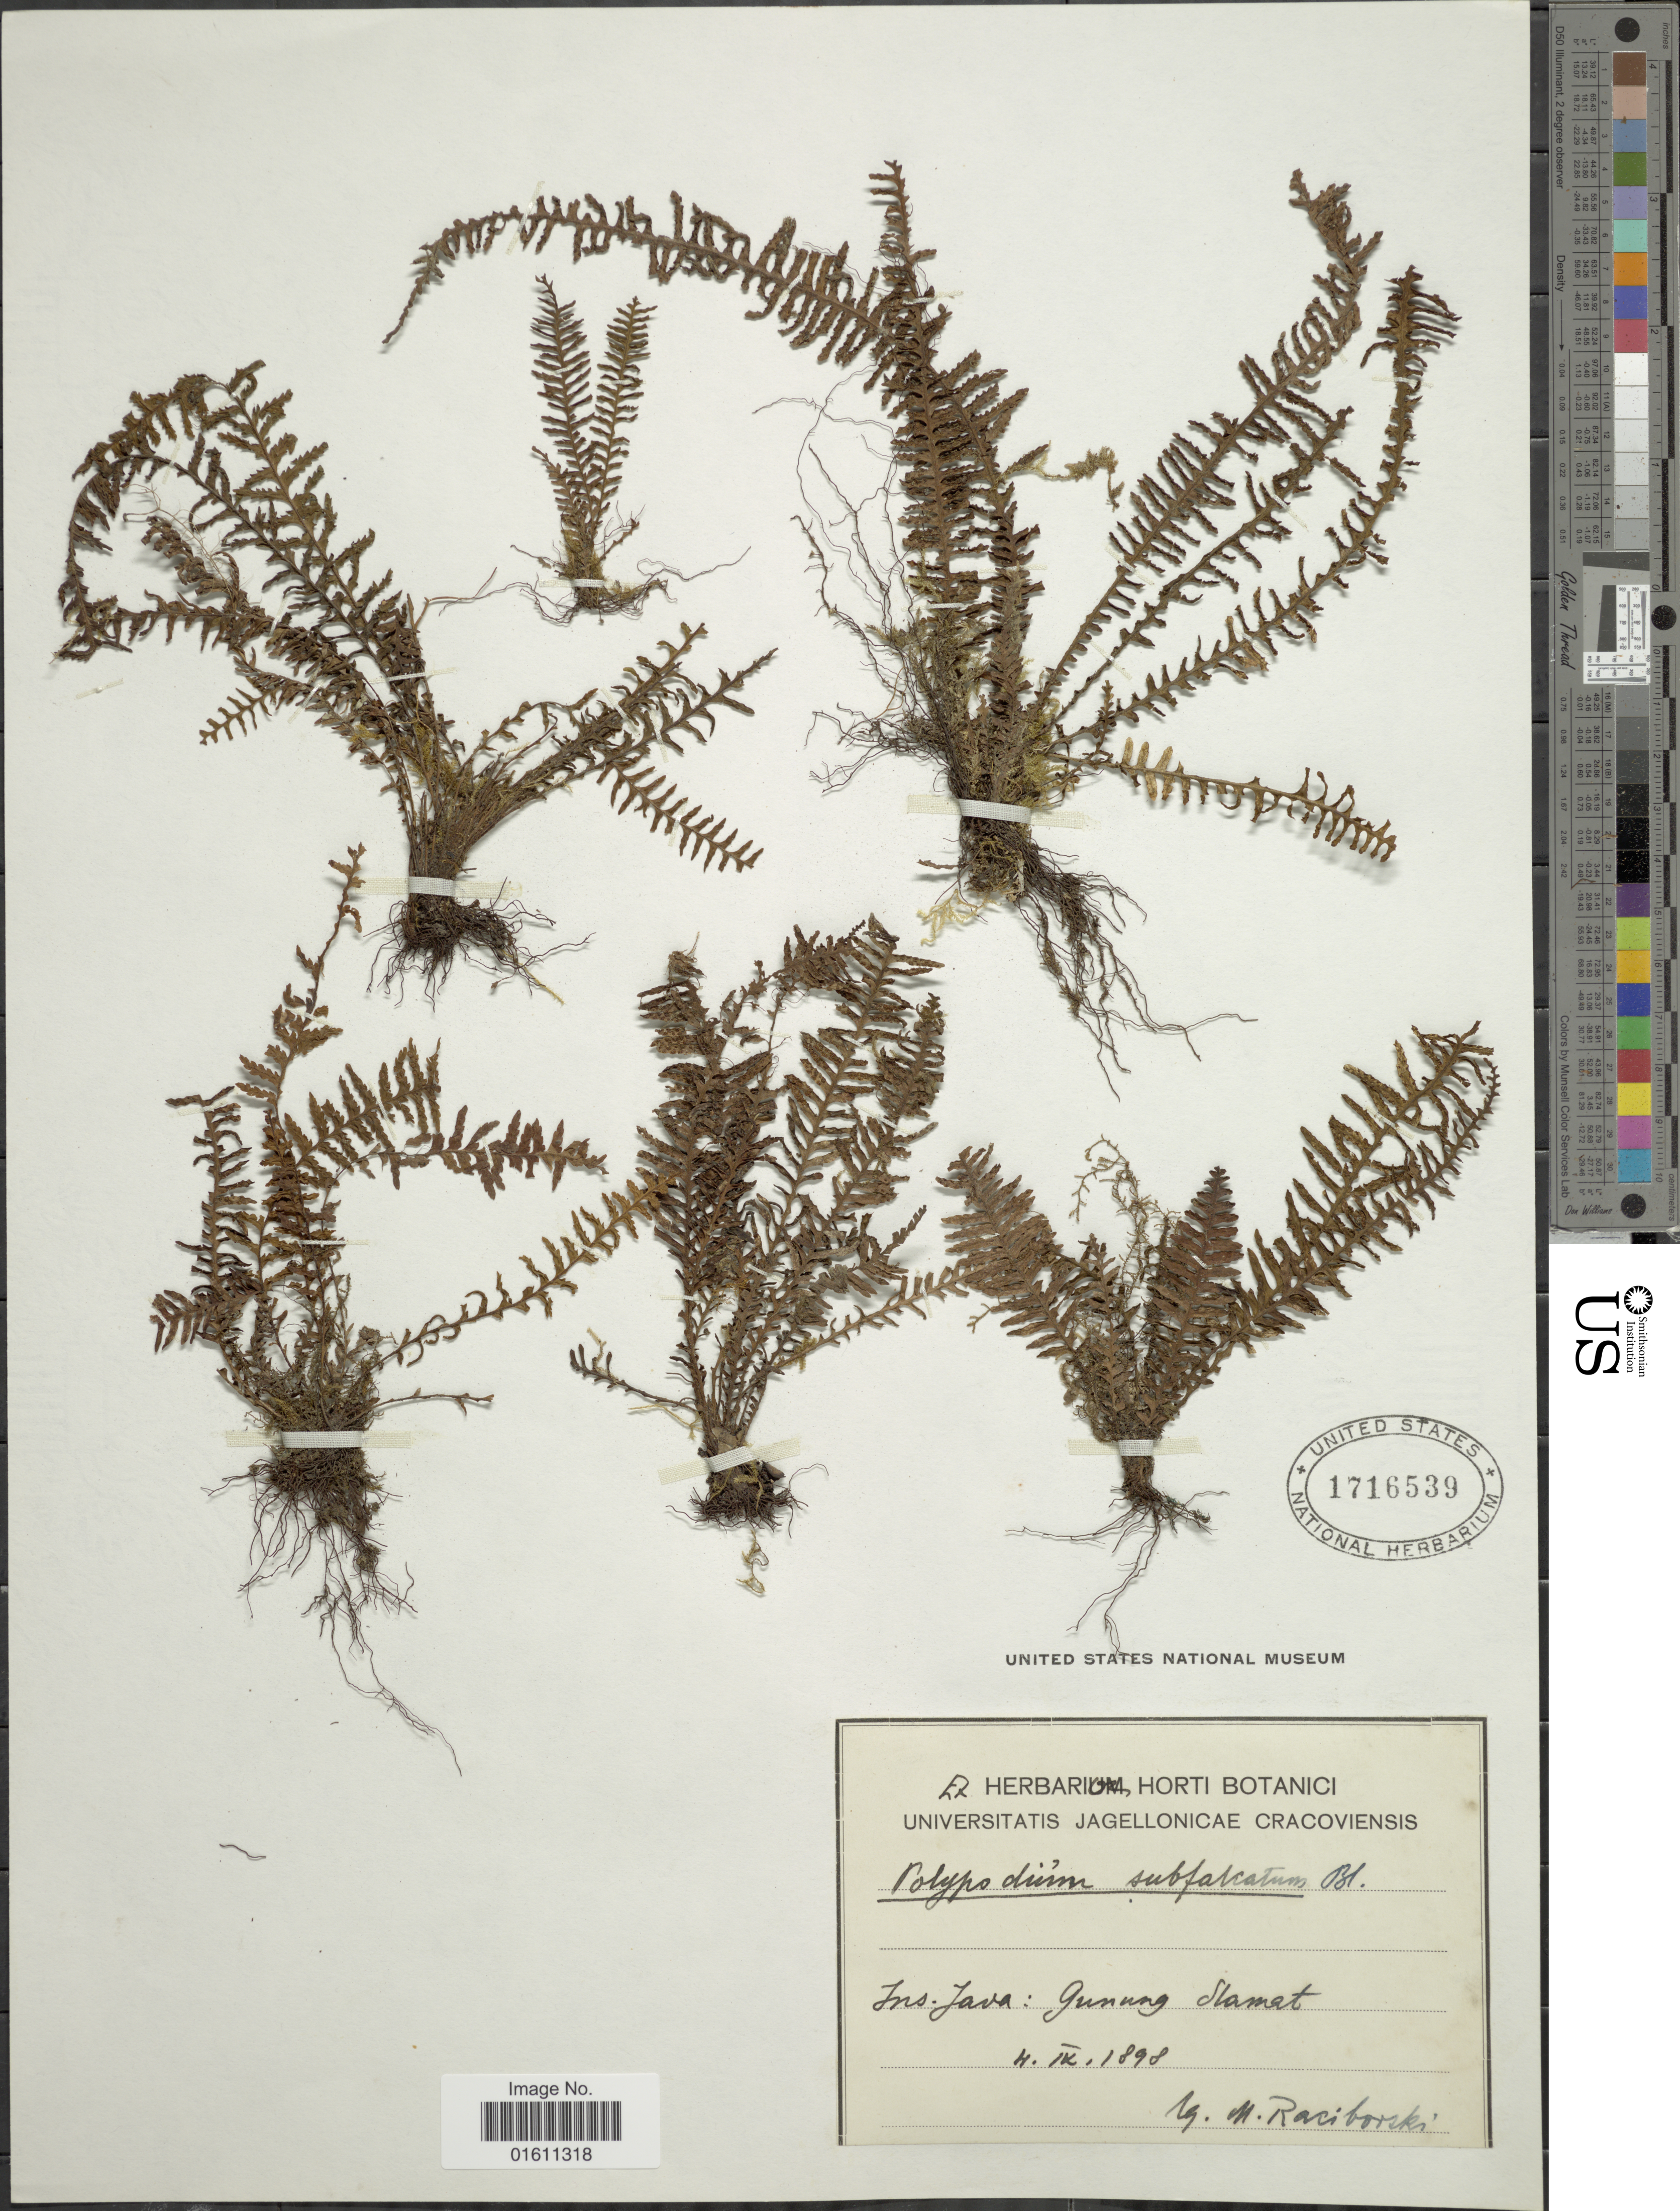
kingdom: Plantae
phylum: Tracheophyta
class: Polypodiopsida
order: Polypodiales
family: Polypodiaceae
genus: Tomophyllum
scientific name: Tomophyllum subfalcatum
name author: (Blume) Parris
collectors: M. Raciborski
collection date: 1898-09-04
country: Indonesia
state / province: Java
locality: Ins. Java: Gunnag Slamat.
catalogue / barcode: US 1716539